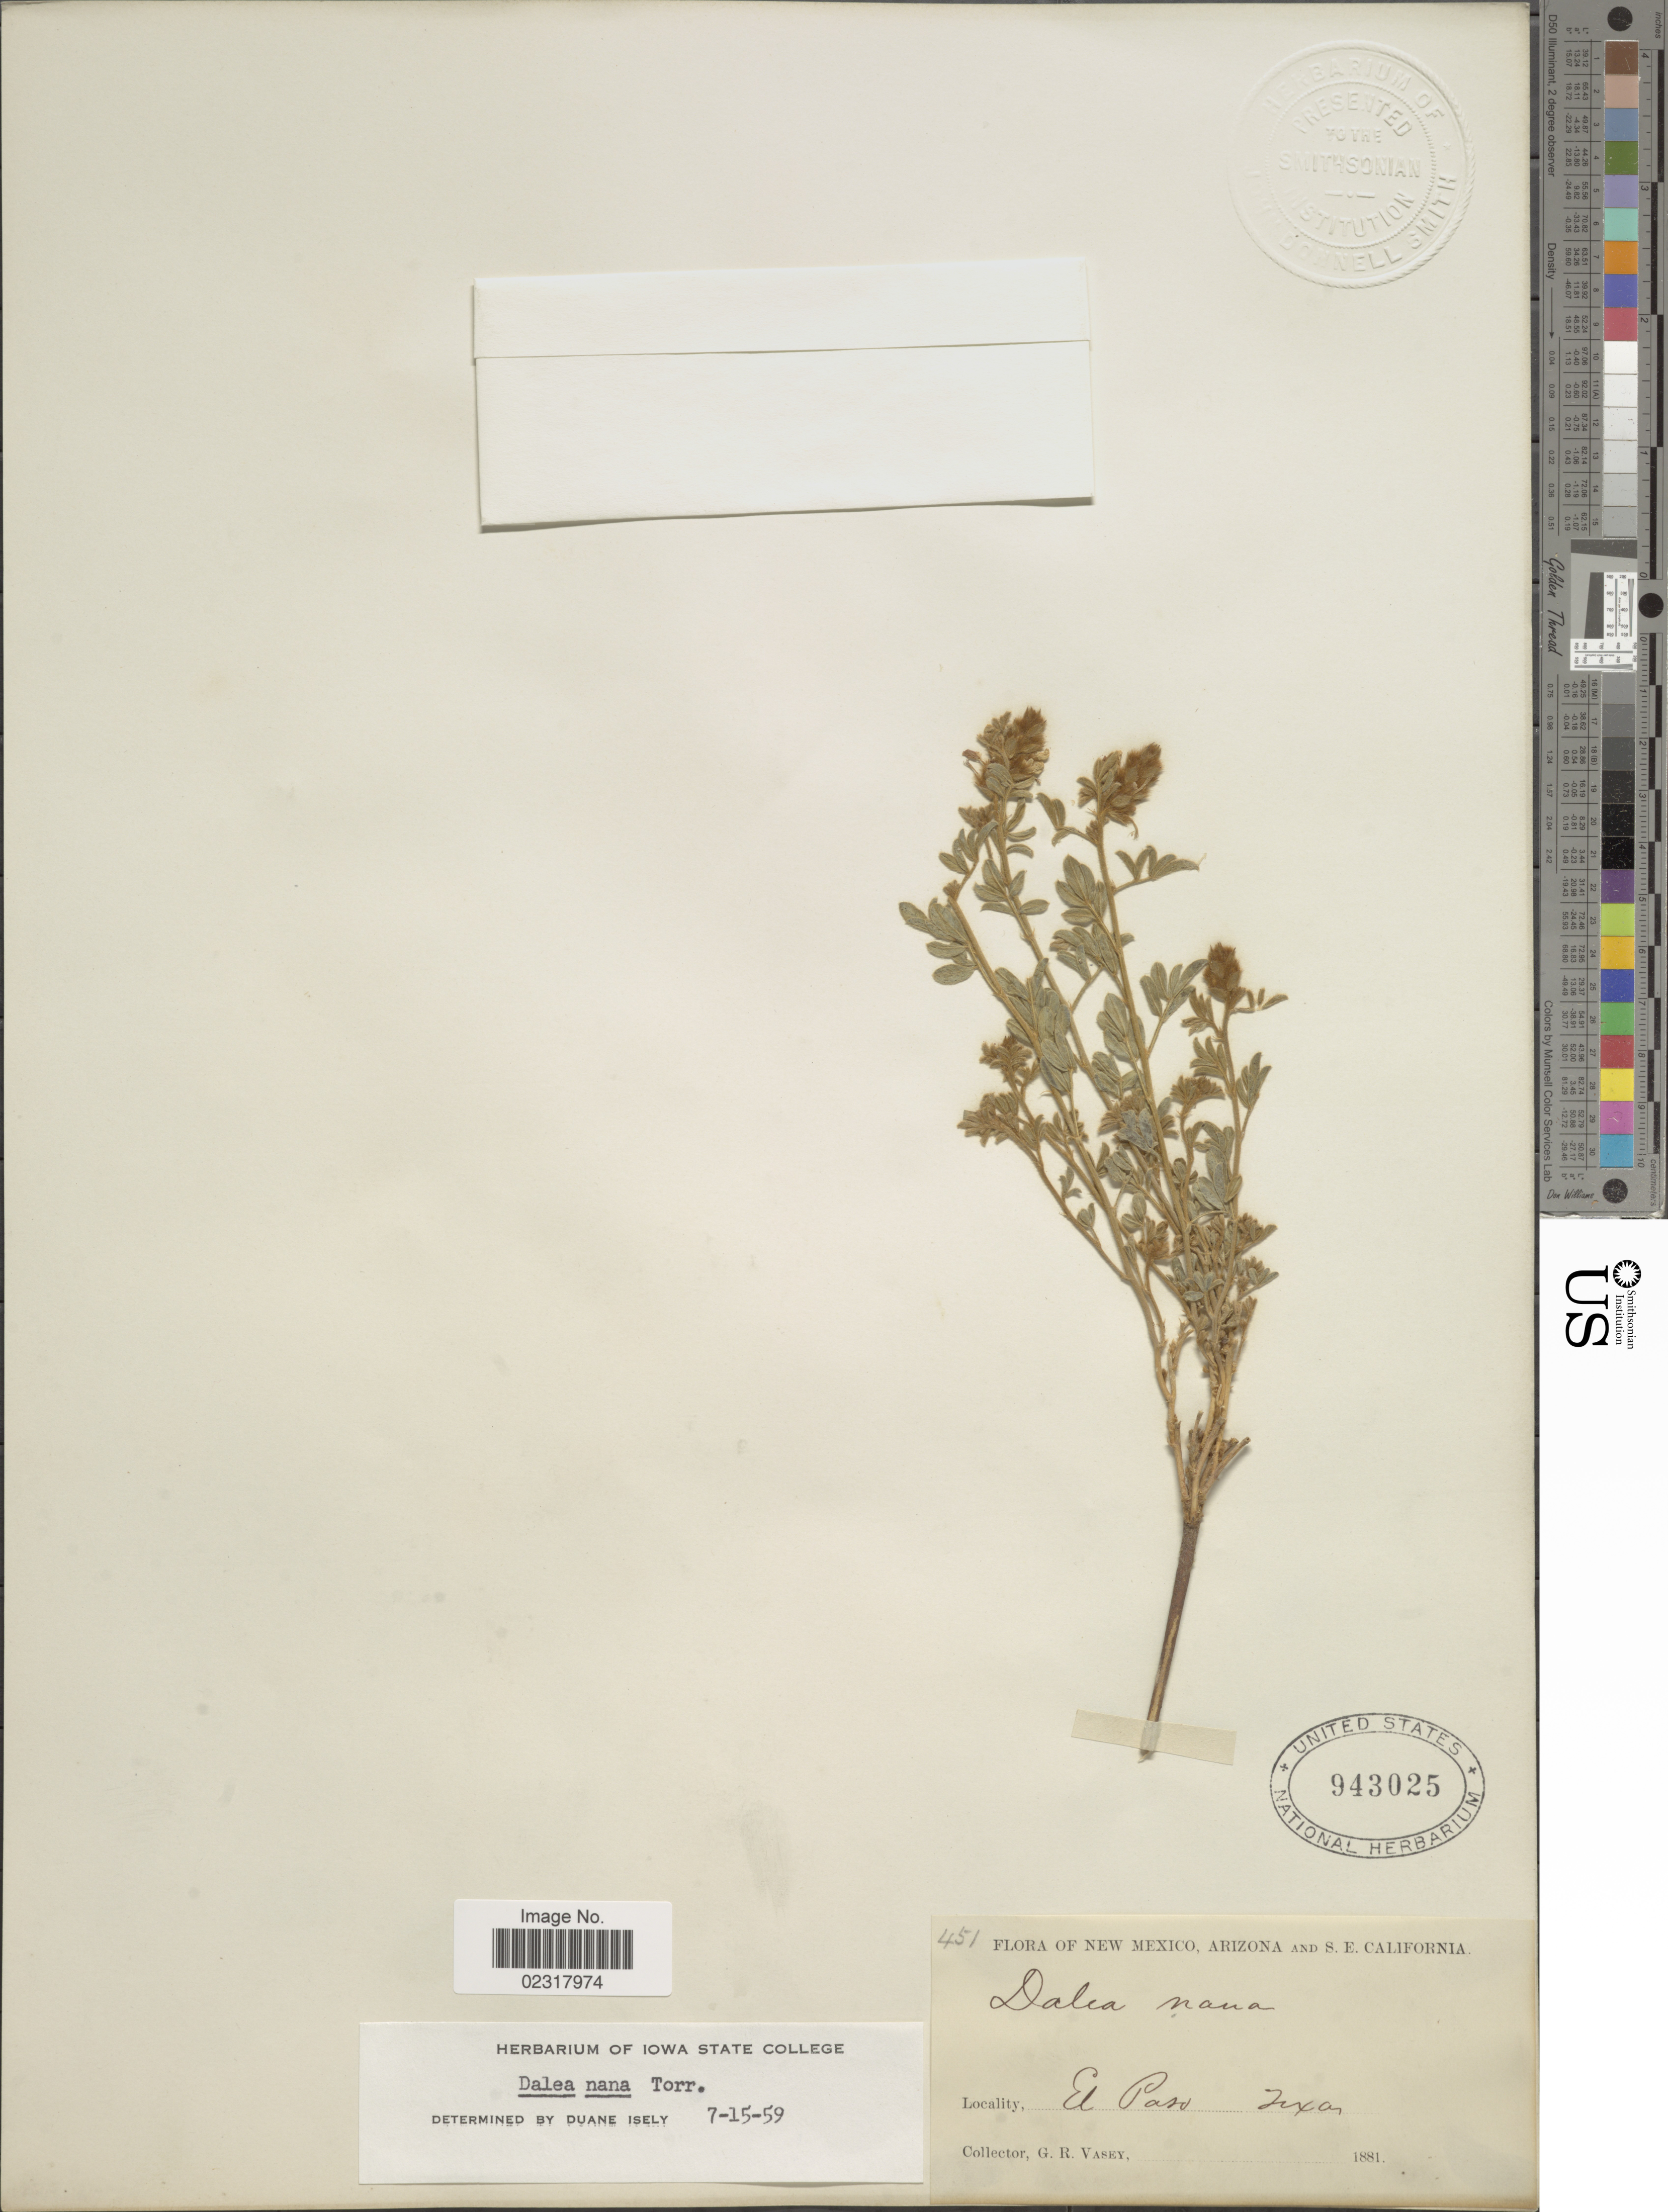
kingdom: Plantae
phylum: Tracheophyta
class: Magnoliopsida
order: Fabales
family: Fabaceae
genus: Dalea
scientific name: Dalea nana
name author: Torr. & A. Gray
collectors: G. R. Vasey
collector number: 451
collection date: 1881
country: United States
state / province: Texas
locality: El Paso.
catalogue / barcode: US 943025